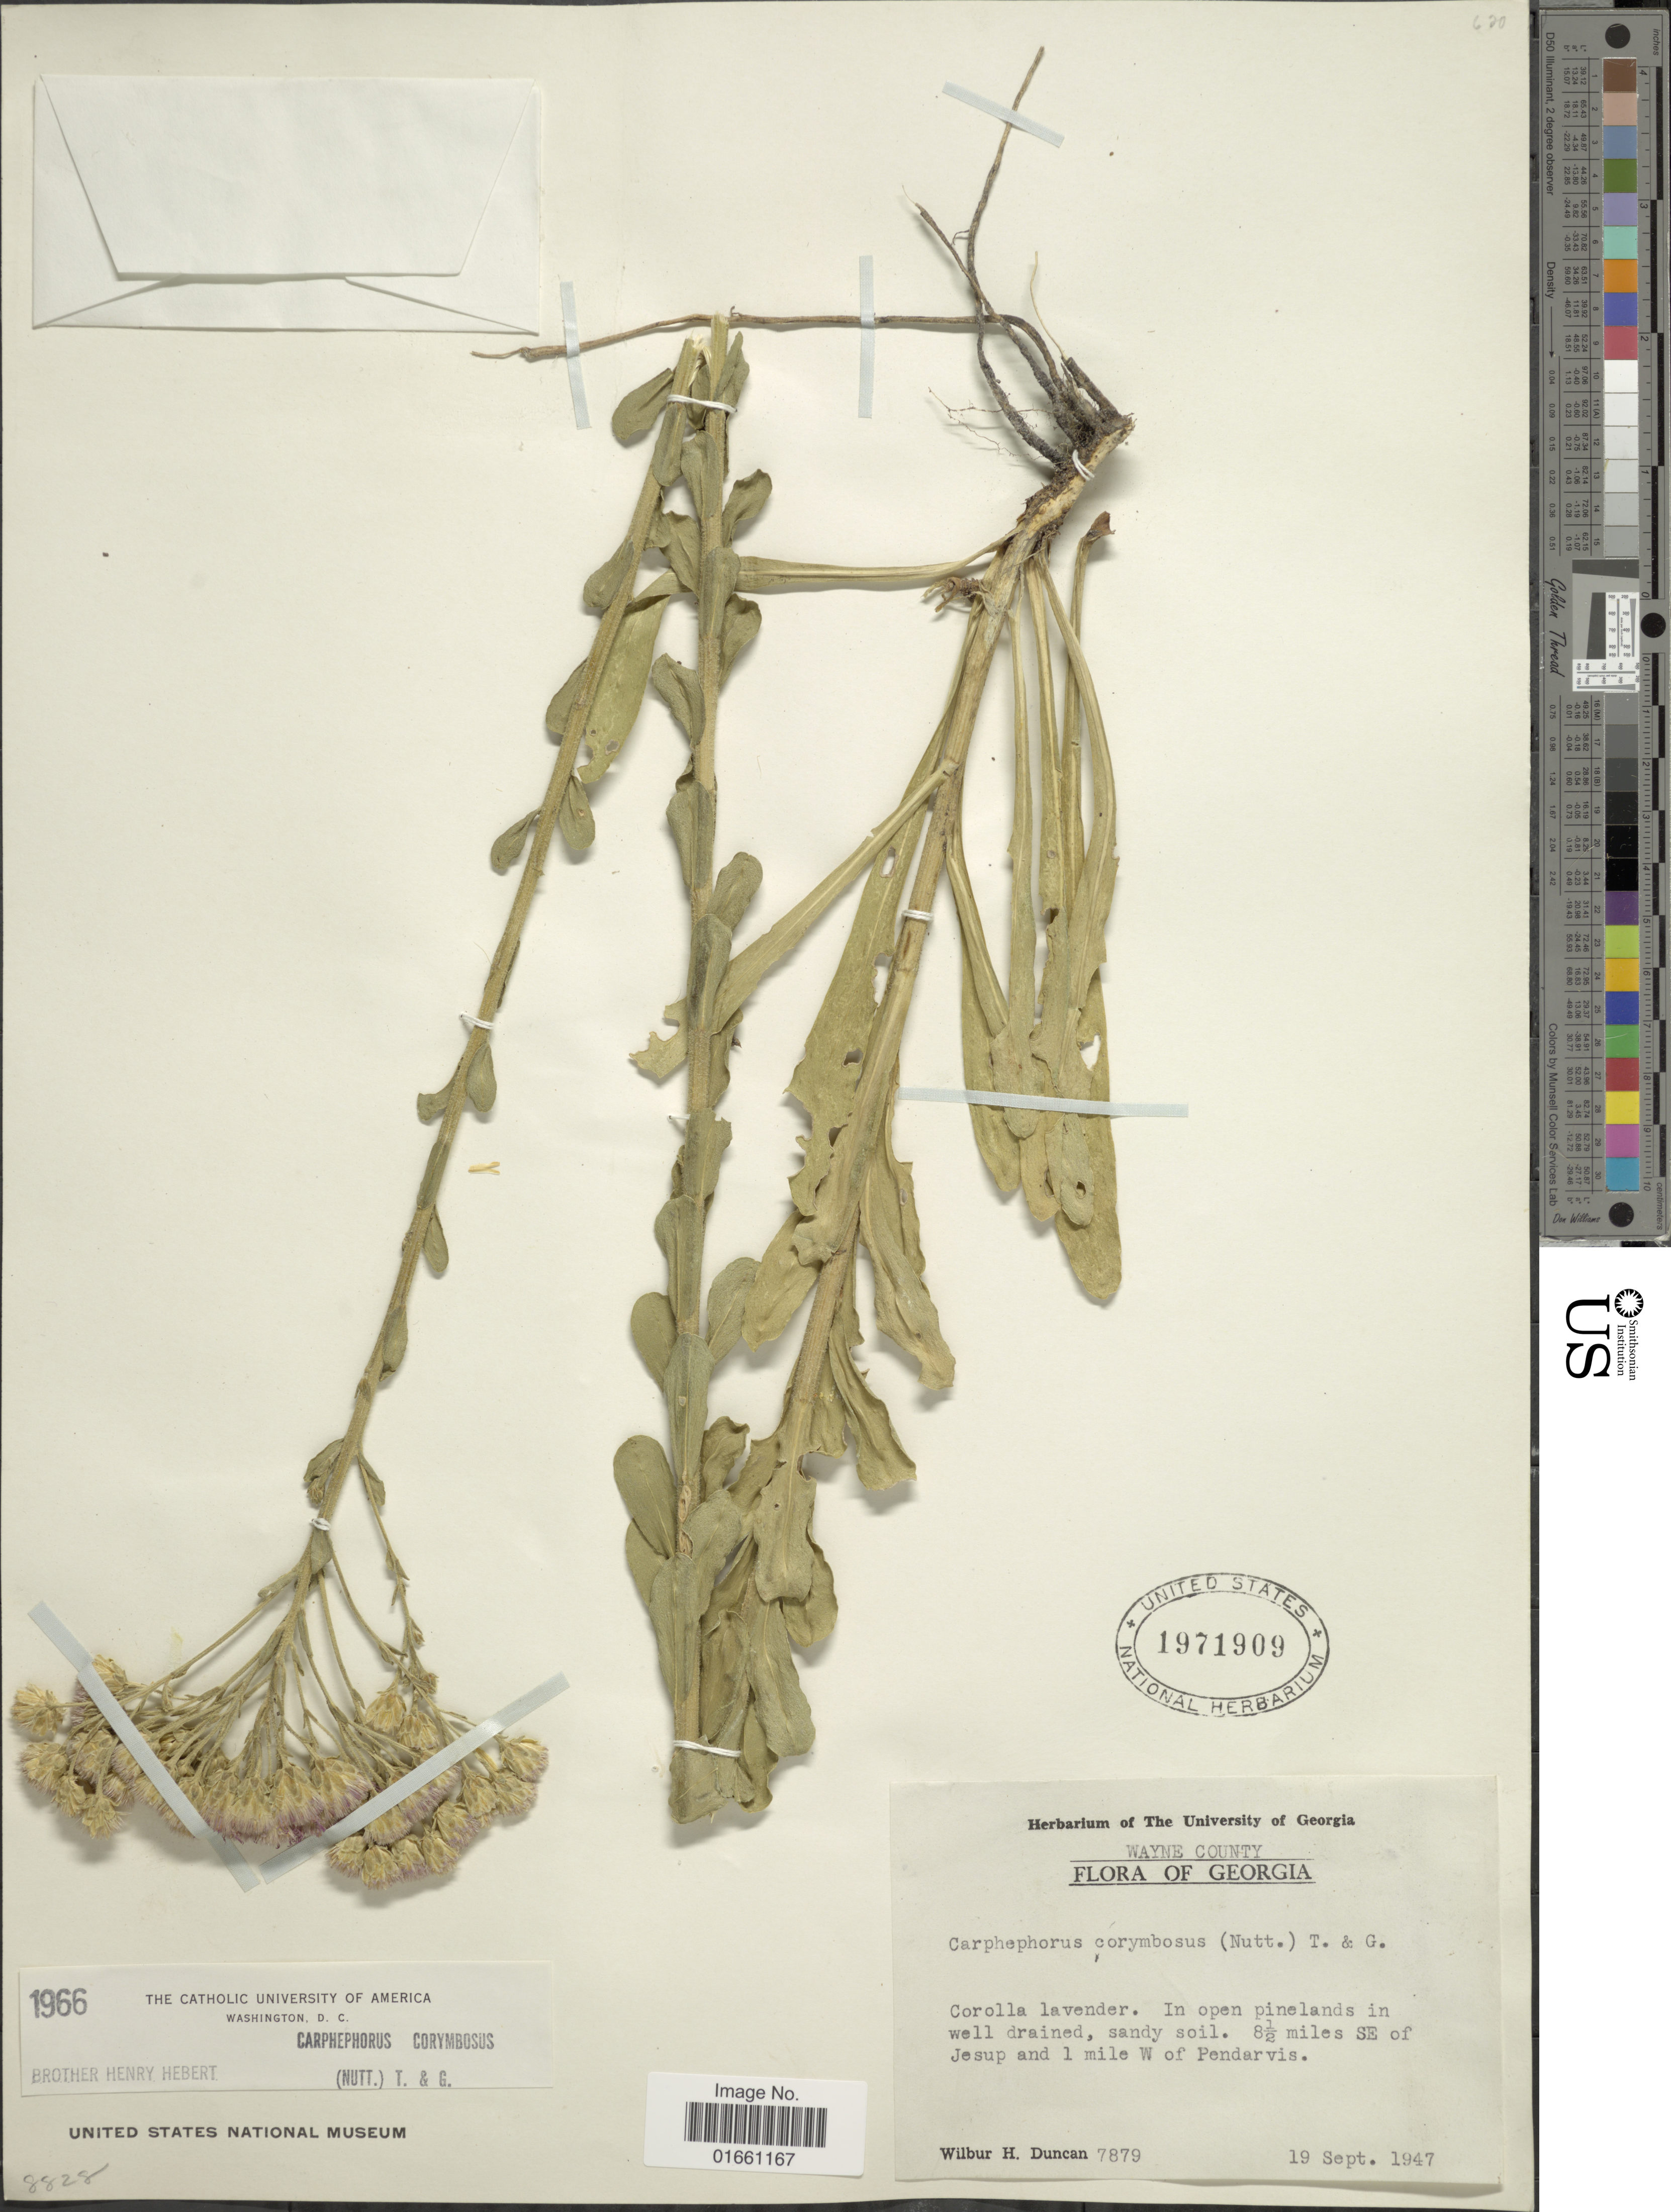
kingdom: Plantae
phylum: Tracheophyta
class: Magnoliopsida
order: Asterales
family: Asteraceae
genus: Carphephorus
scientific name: Carphephorus corymbosus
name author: (Nutt.) Torr. & A. Gray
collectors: W. H. Duncan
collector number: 7879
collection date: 1947-09-19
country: United States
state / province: Georgia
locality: Wayne County, 8½ miles SE of Jesup and 1 mile W of Pendarvis.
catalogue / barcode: US 1971909